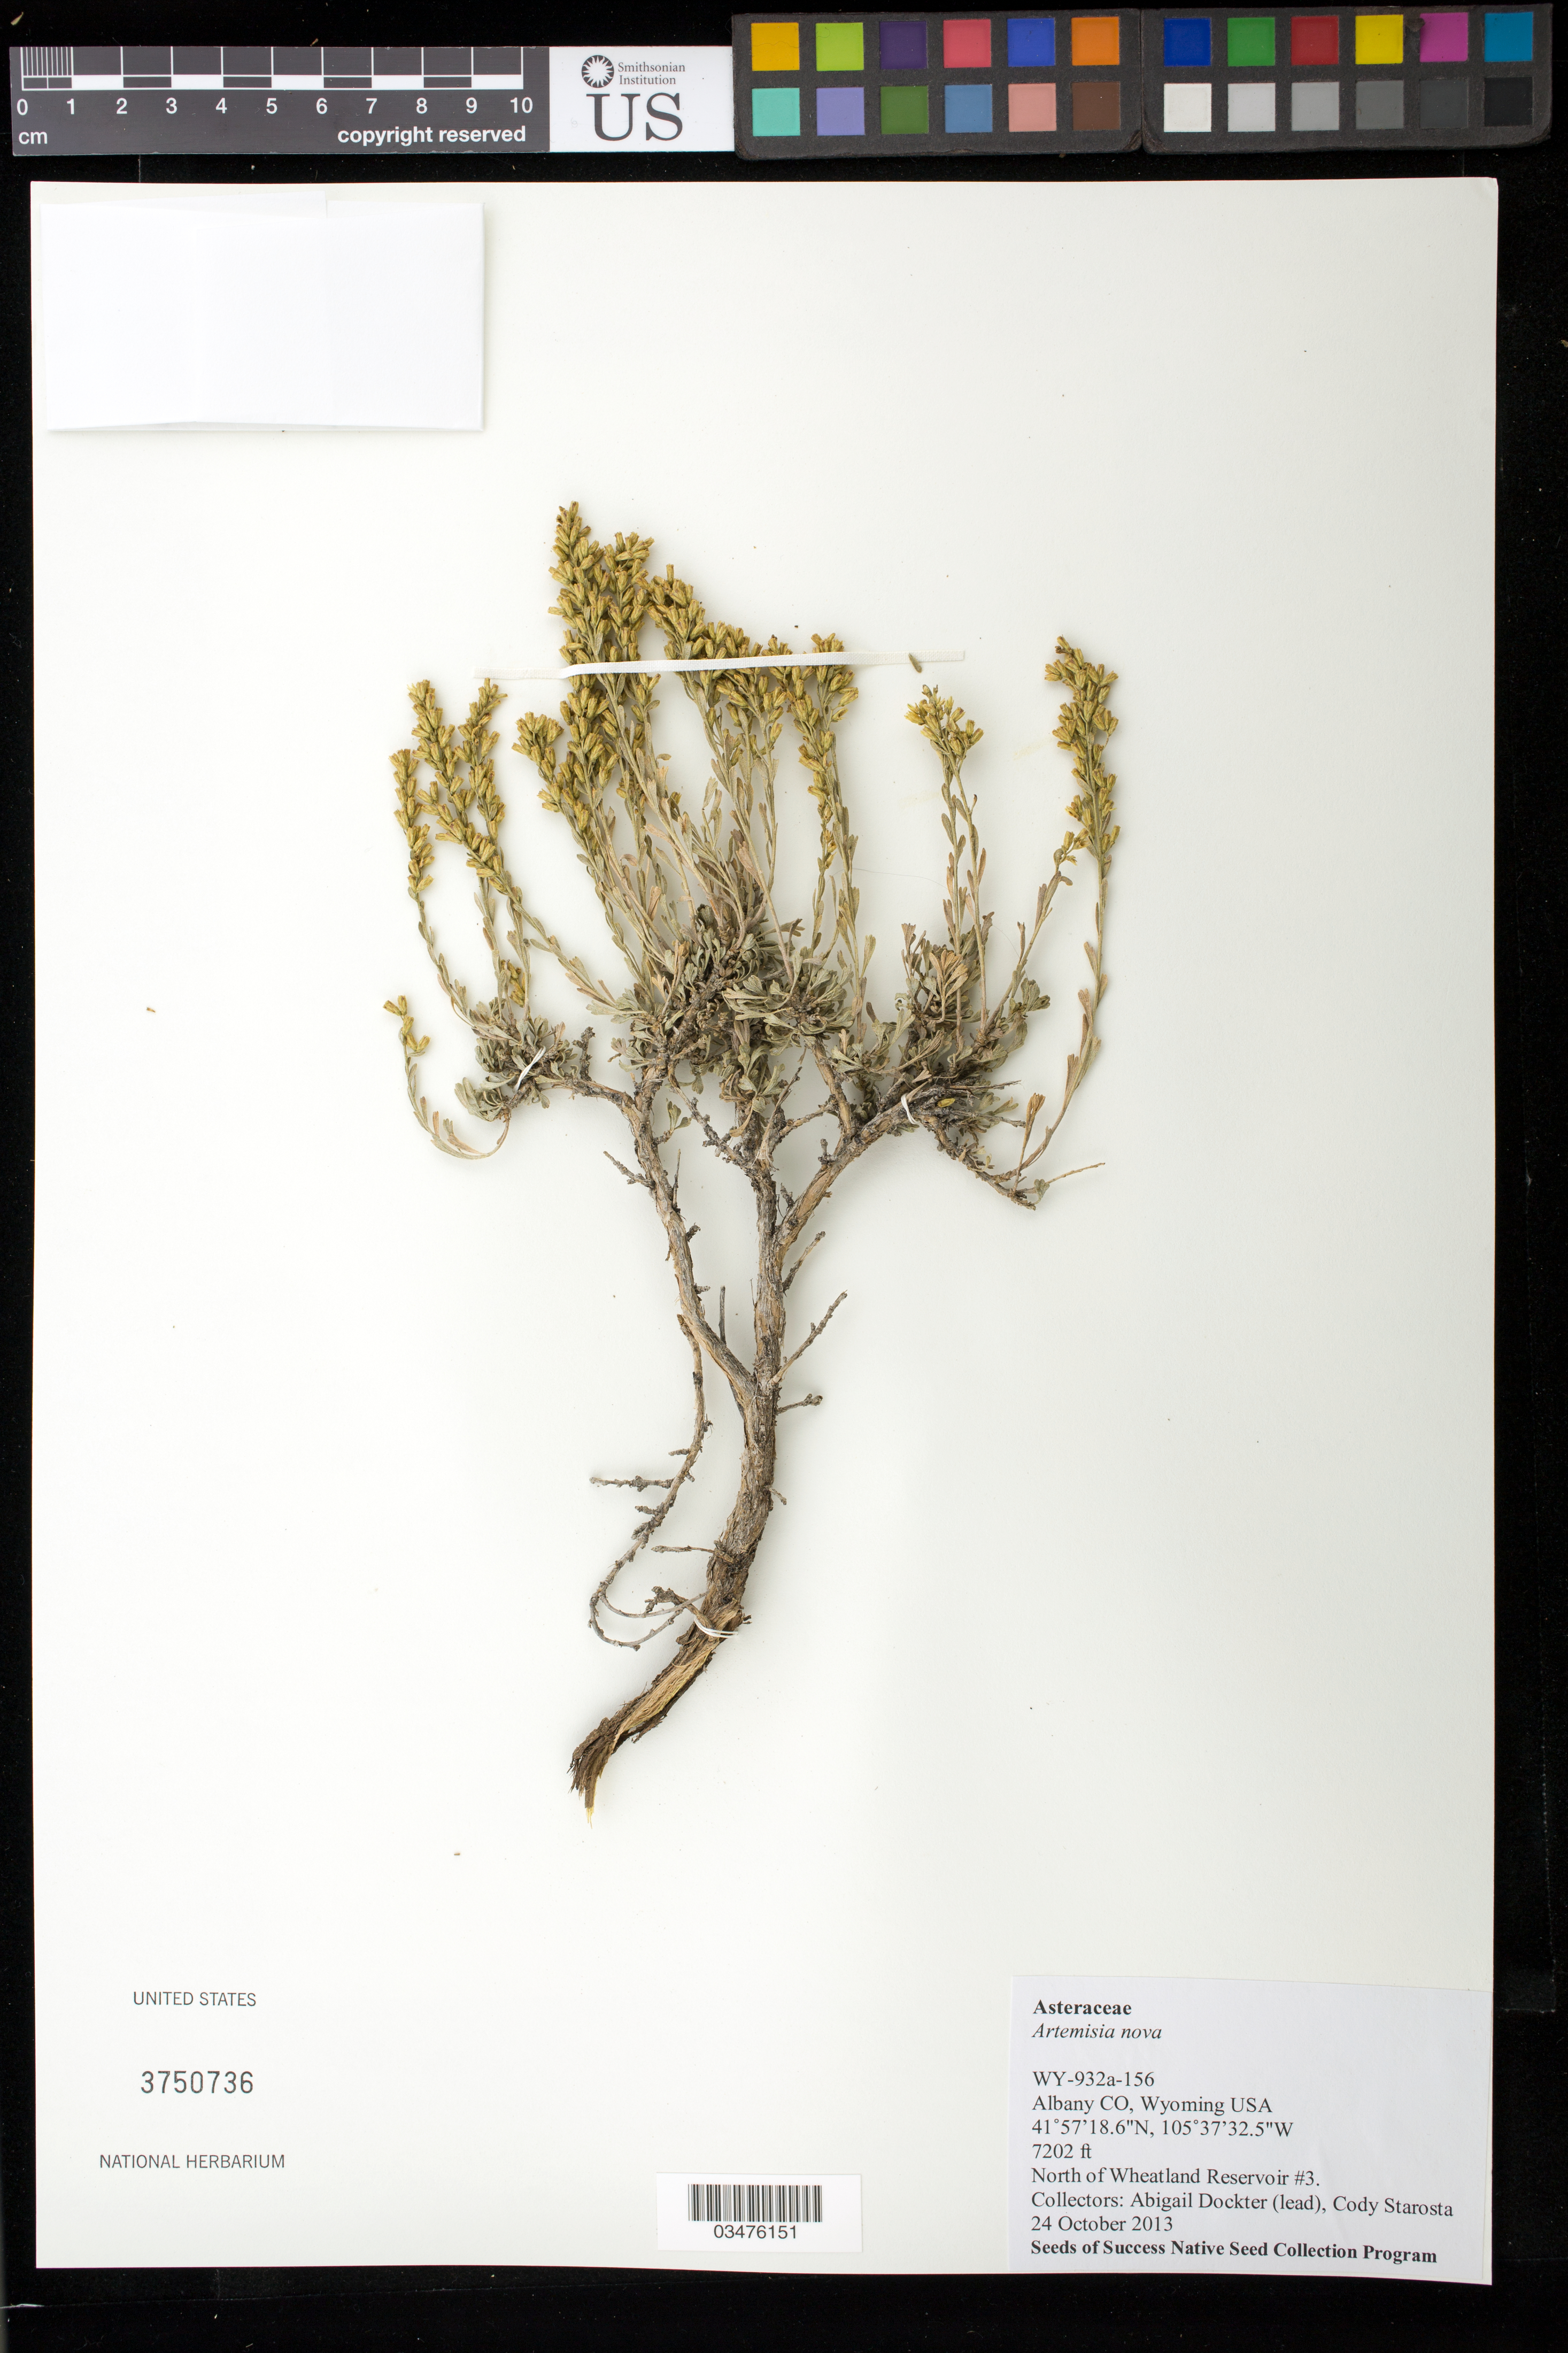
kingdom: Plantae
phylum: Tracheophyta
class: Magnoliopsida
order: Asterales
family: Asteraceae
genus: Artemisia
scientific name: Artemisia nova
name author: A. Nelson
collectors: A. Dockter & C. Starosta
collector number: WY932A-156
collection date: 2013-10-24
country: United States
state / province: Wyoming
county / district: Albany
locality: North of Wheatland Reservoir # 3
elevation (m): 2195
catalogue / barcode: US 3750736